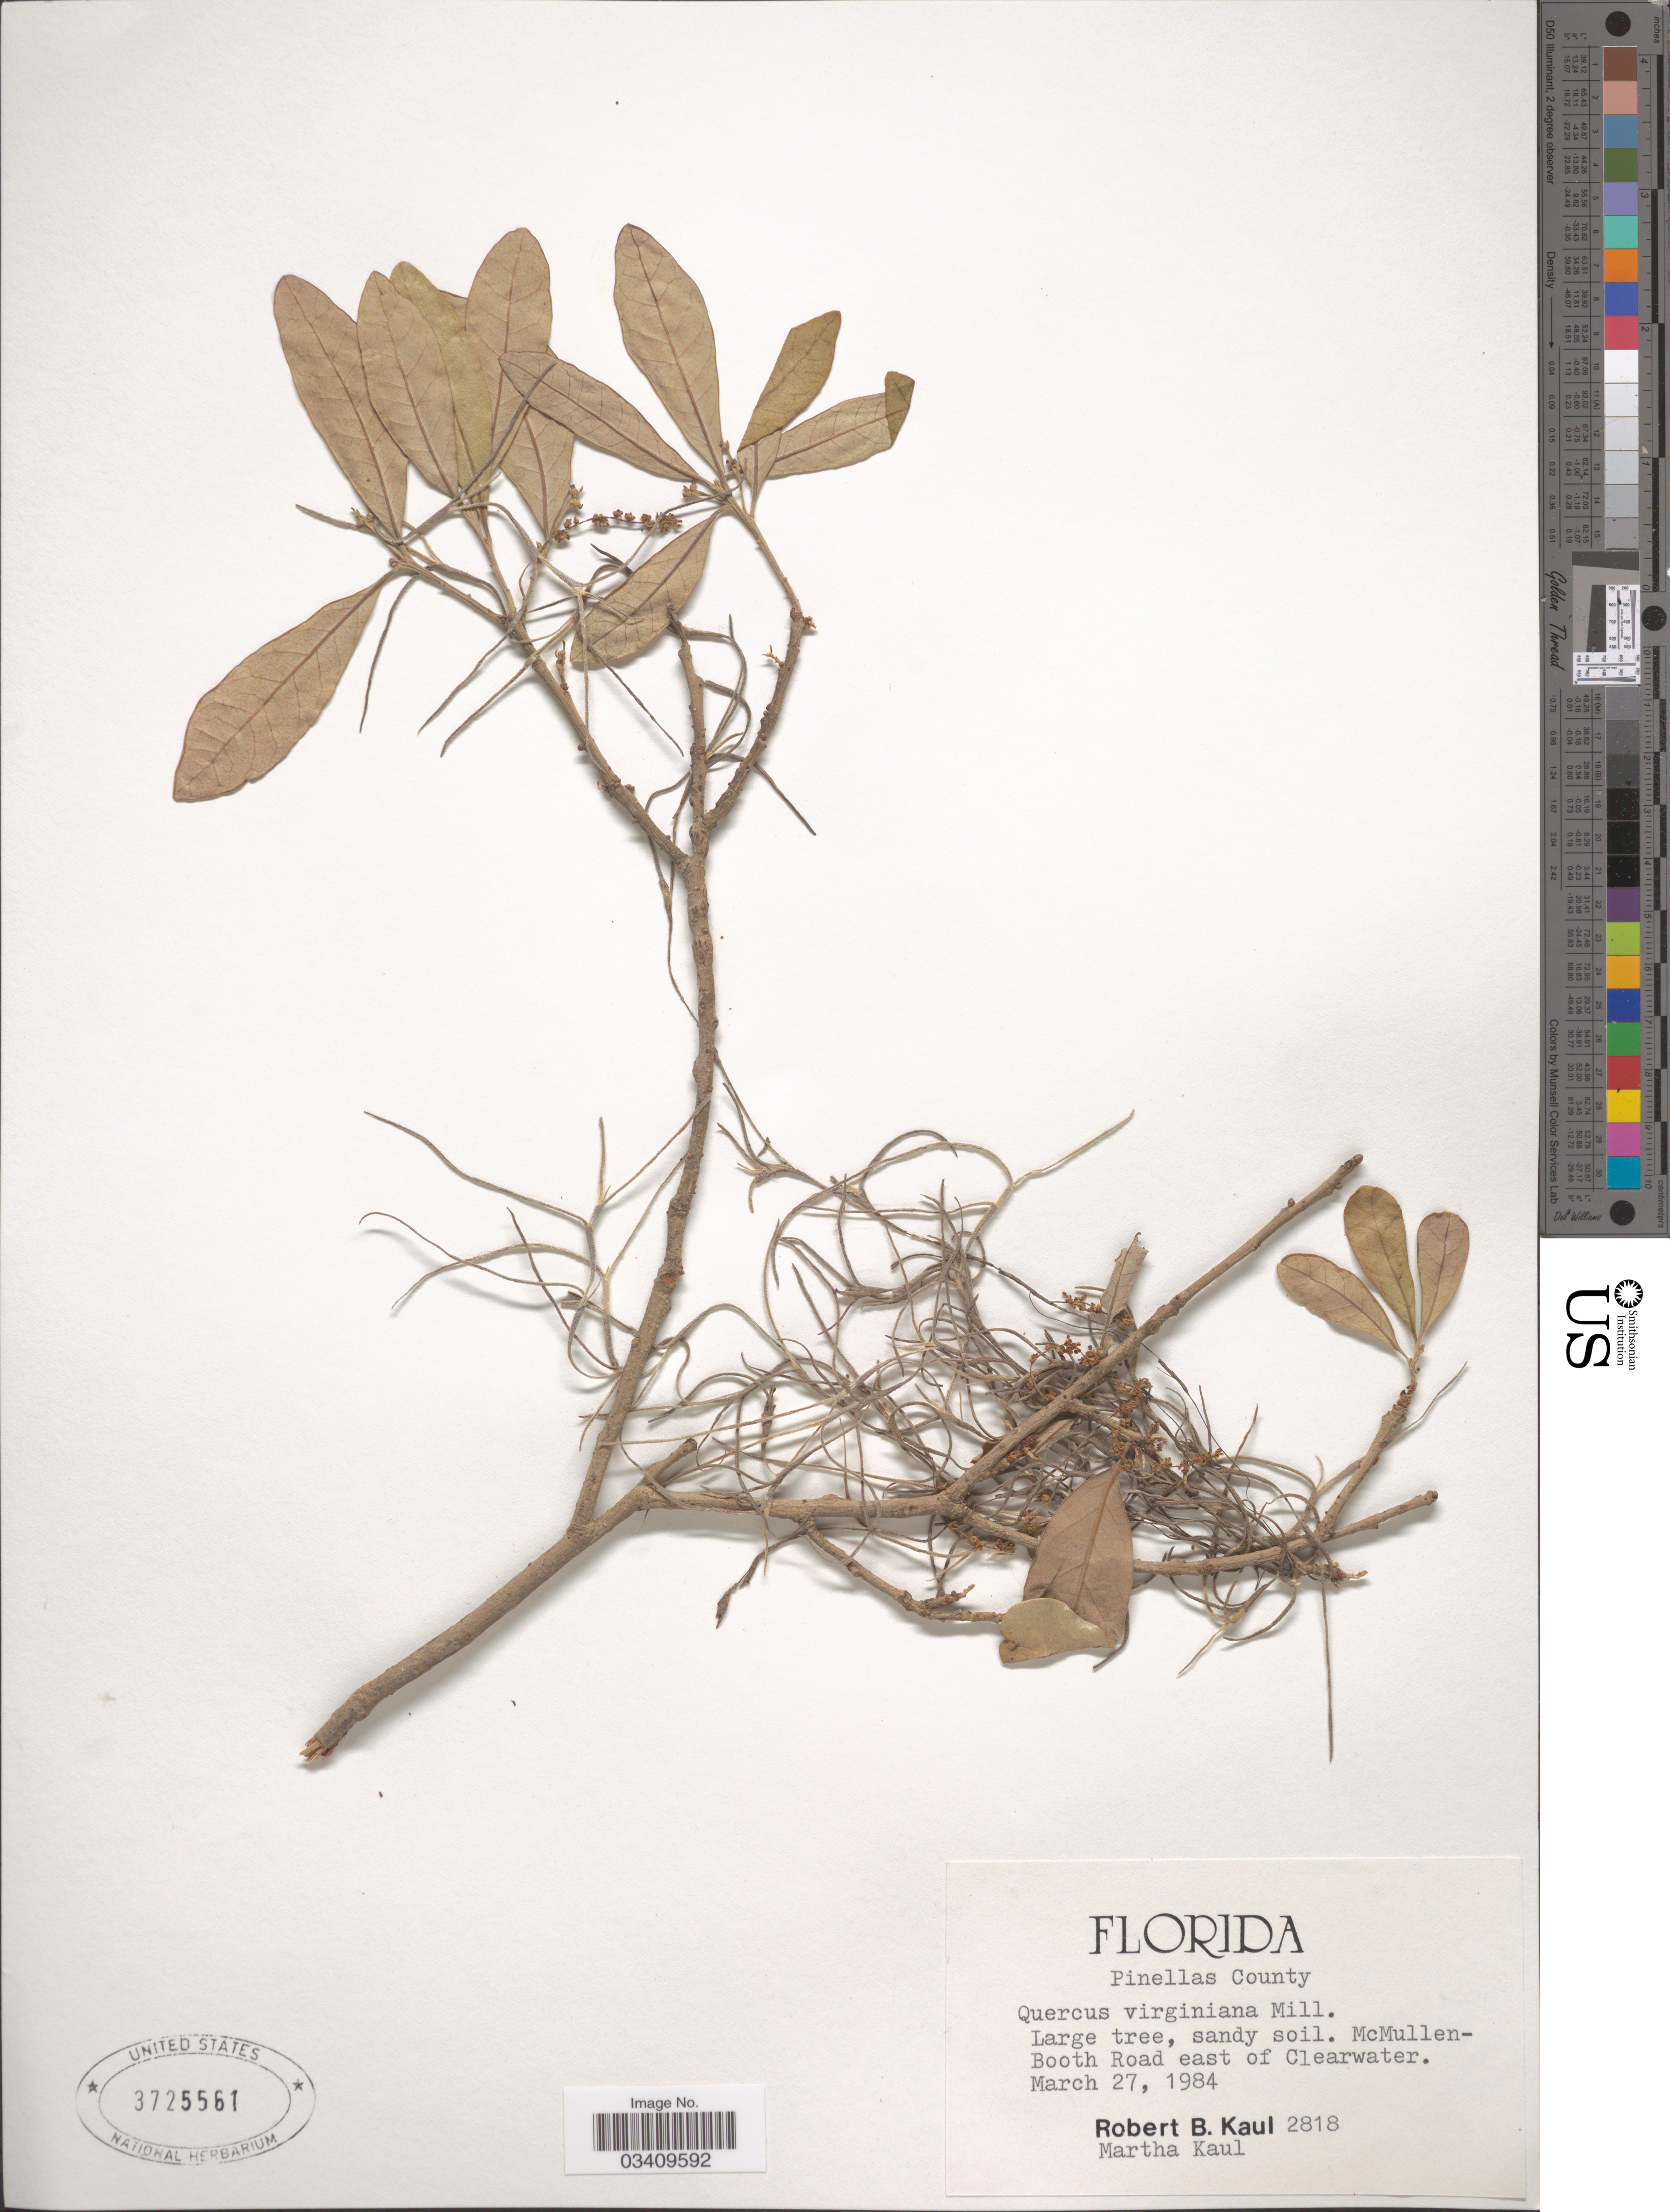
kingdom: Plantae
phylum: Tracheophyta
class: Magnoliopsida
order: Fagales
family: Fagaceae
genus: Quercus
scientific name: Quercus virginiana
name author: Mill.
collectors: R. Kaul & M. Kaul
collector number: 2818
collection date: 1984-03-27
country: United States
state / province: Florida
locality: Pinellas County. McMullen-Booth Road east of Clearwater.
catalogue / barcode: US 3725561